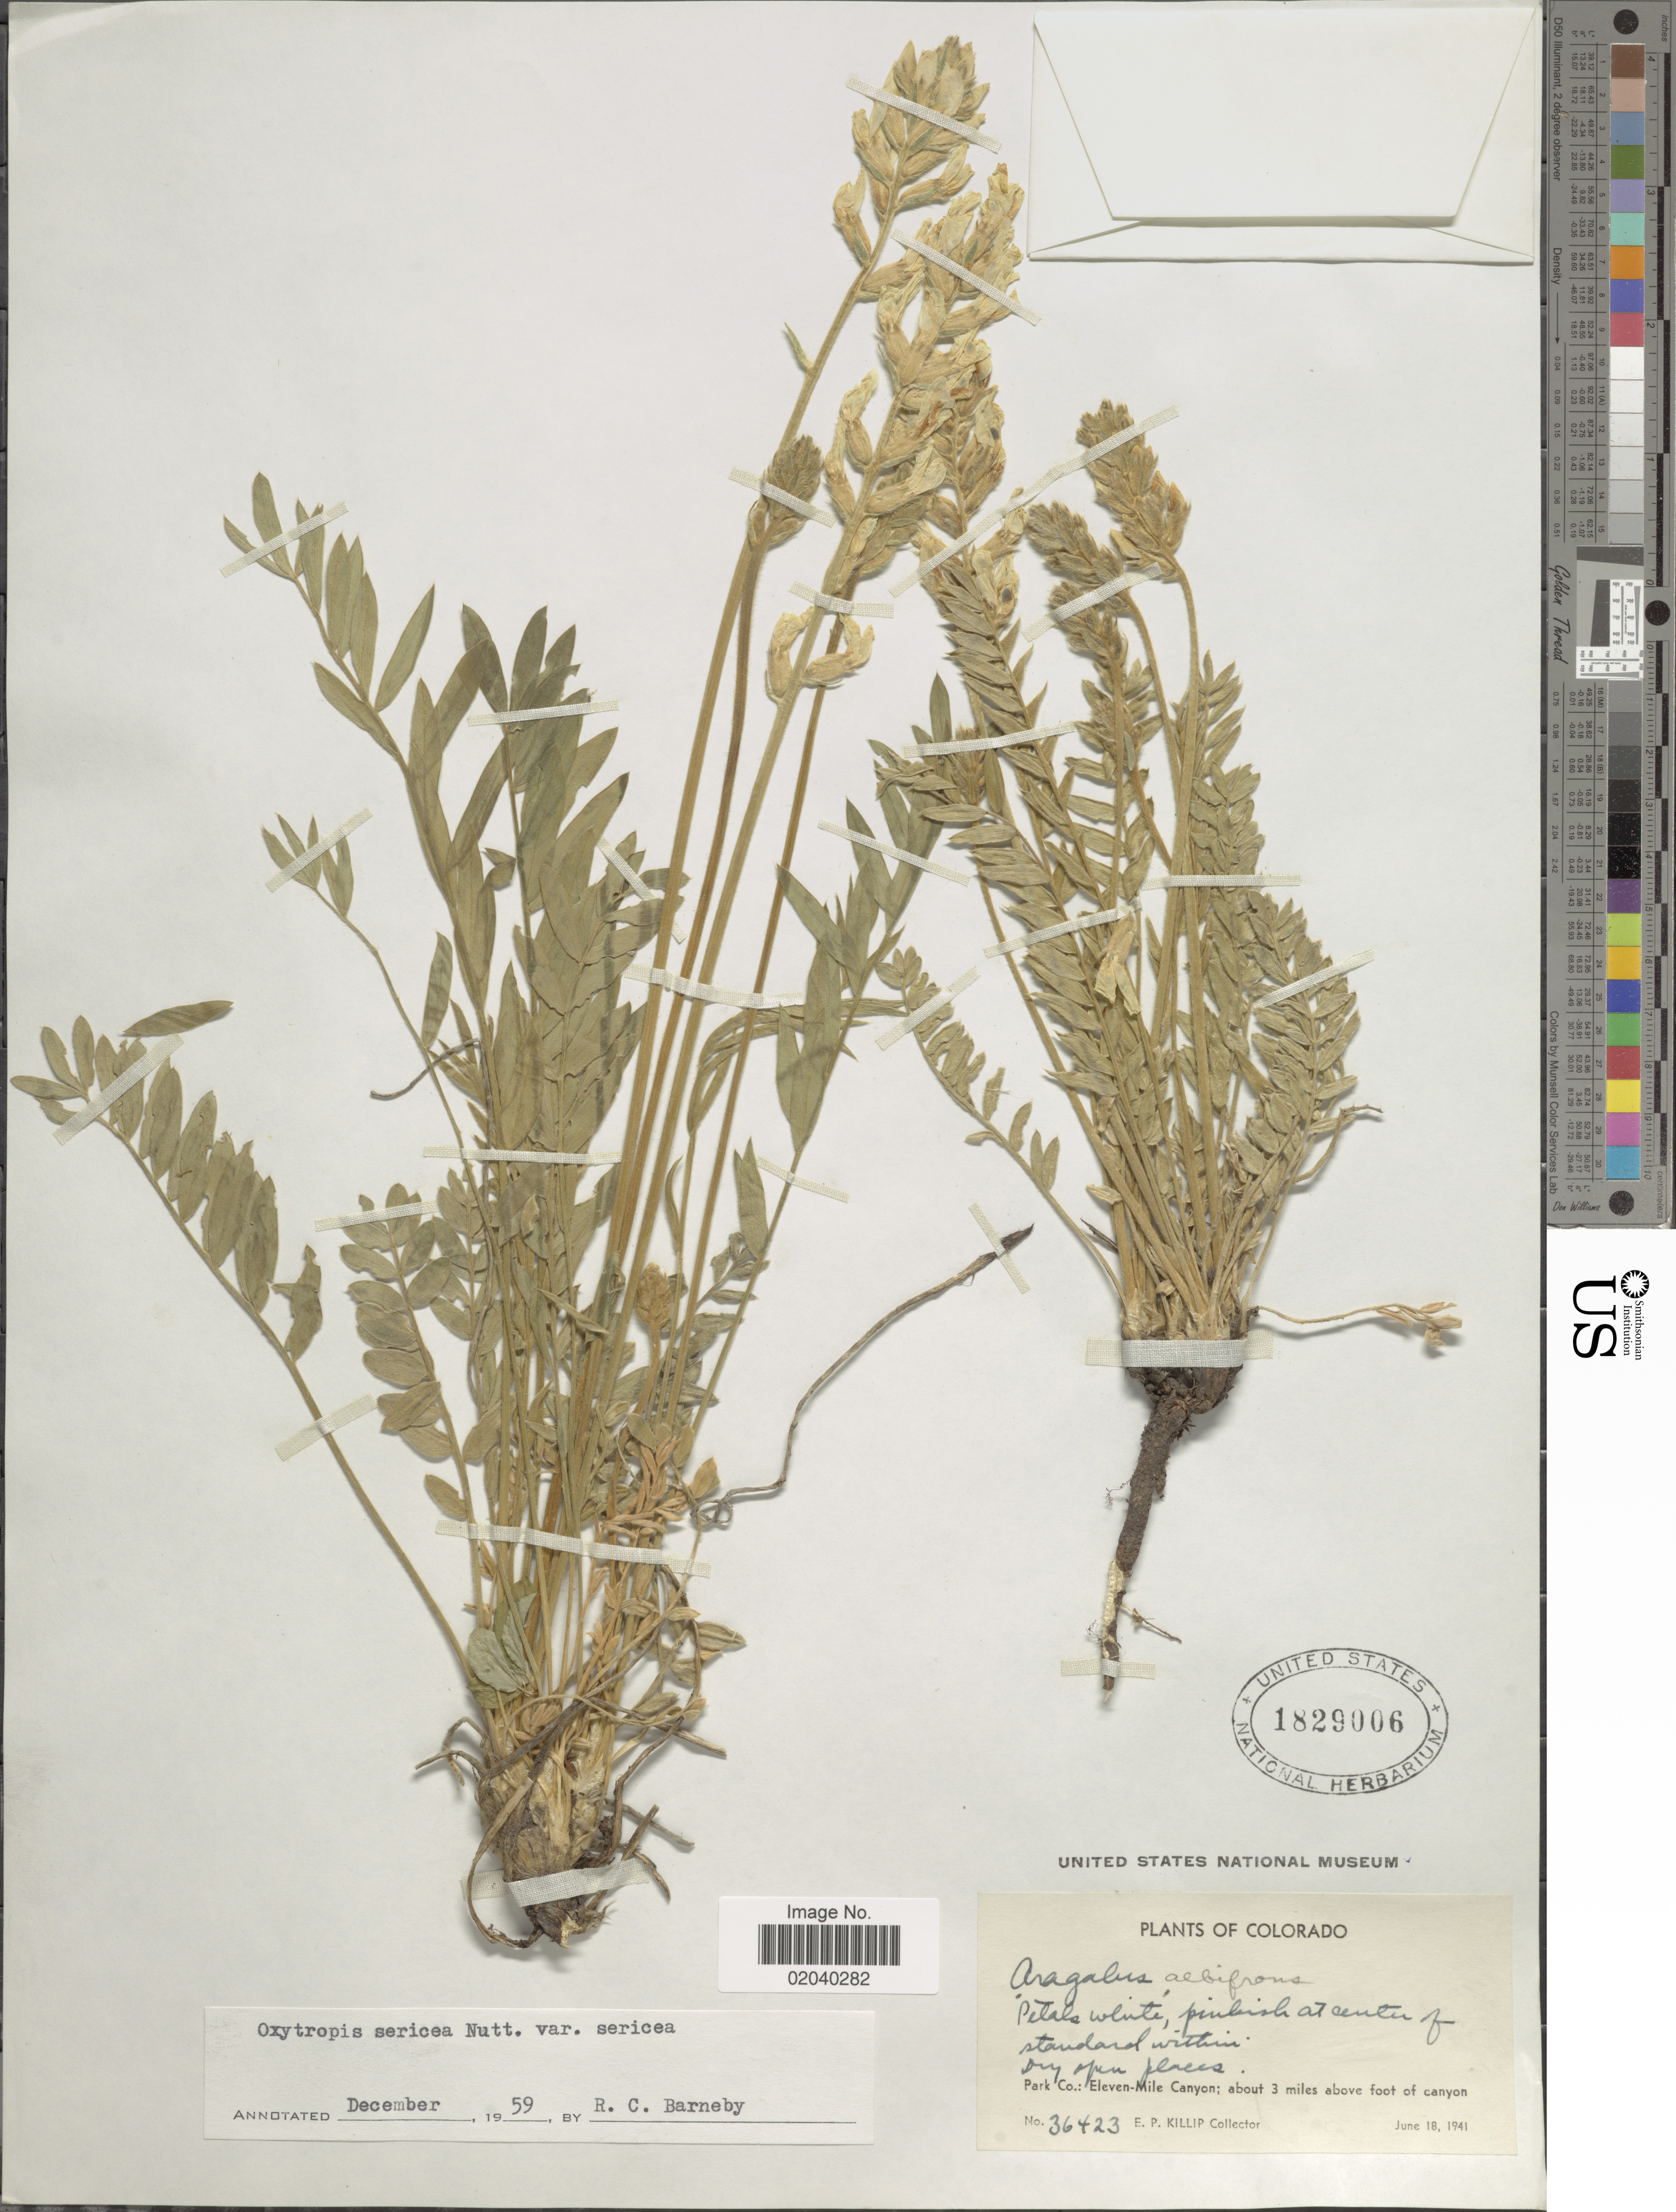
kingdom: Plantae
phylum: Tracheophyta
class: Magnoliopsida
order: Fabales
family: Fabaceae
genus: Oxytropis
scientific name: Oxytropis sericea var. sericea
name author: Nutt.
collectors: E. P. Killip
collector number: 36423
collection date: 1941-06-18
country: United States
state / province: Colorado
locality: Dry open places, Park Co: Eleven-Mile Canyon; about 3 miles above foot of canyon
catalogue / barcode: US 1829006